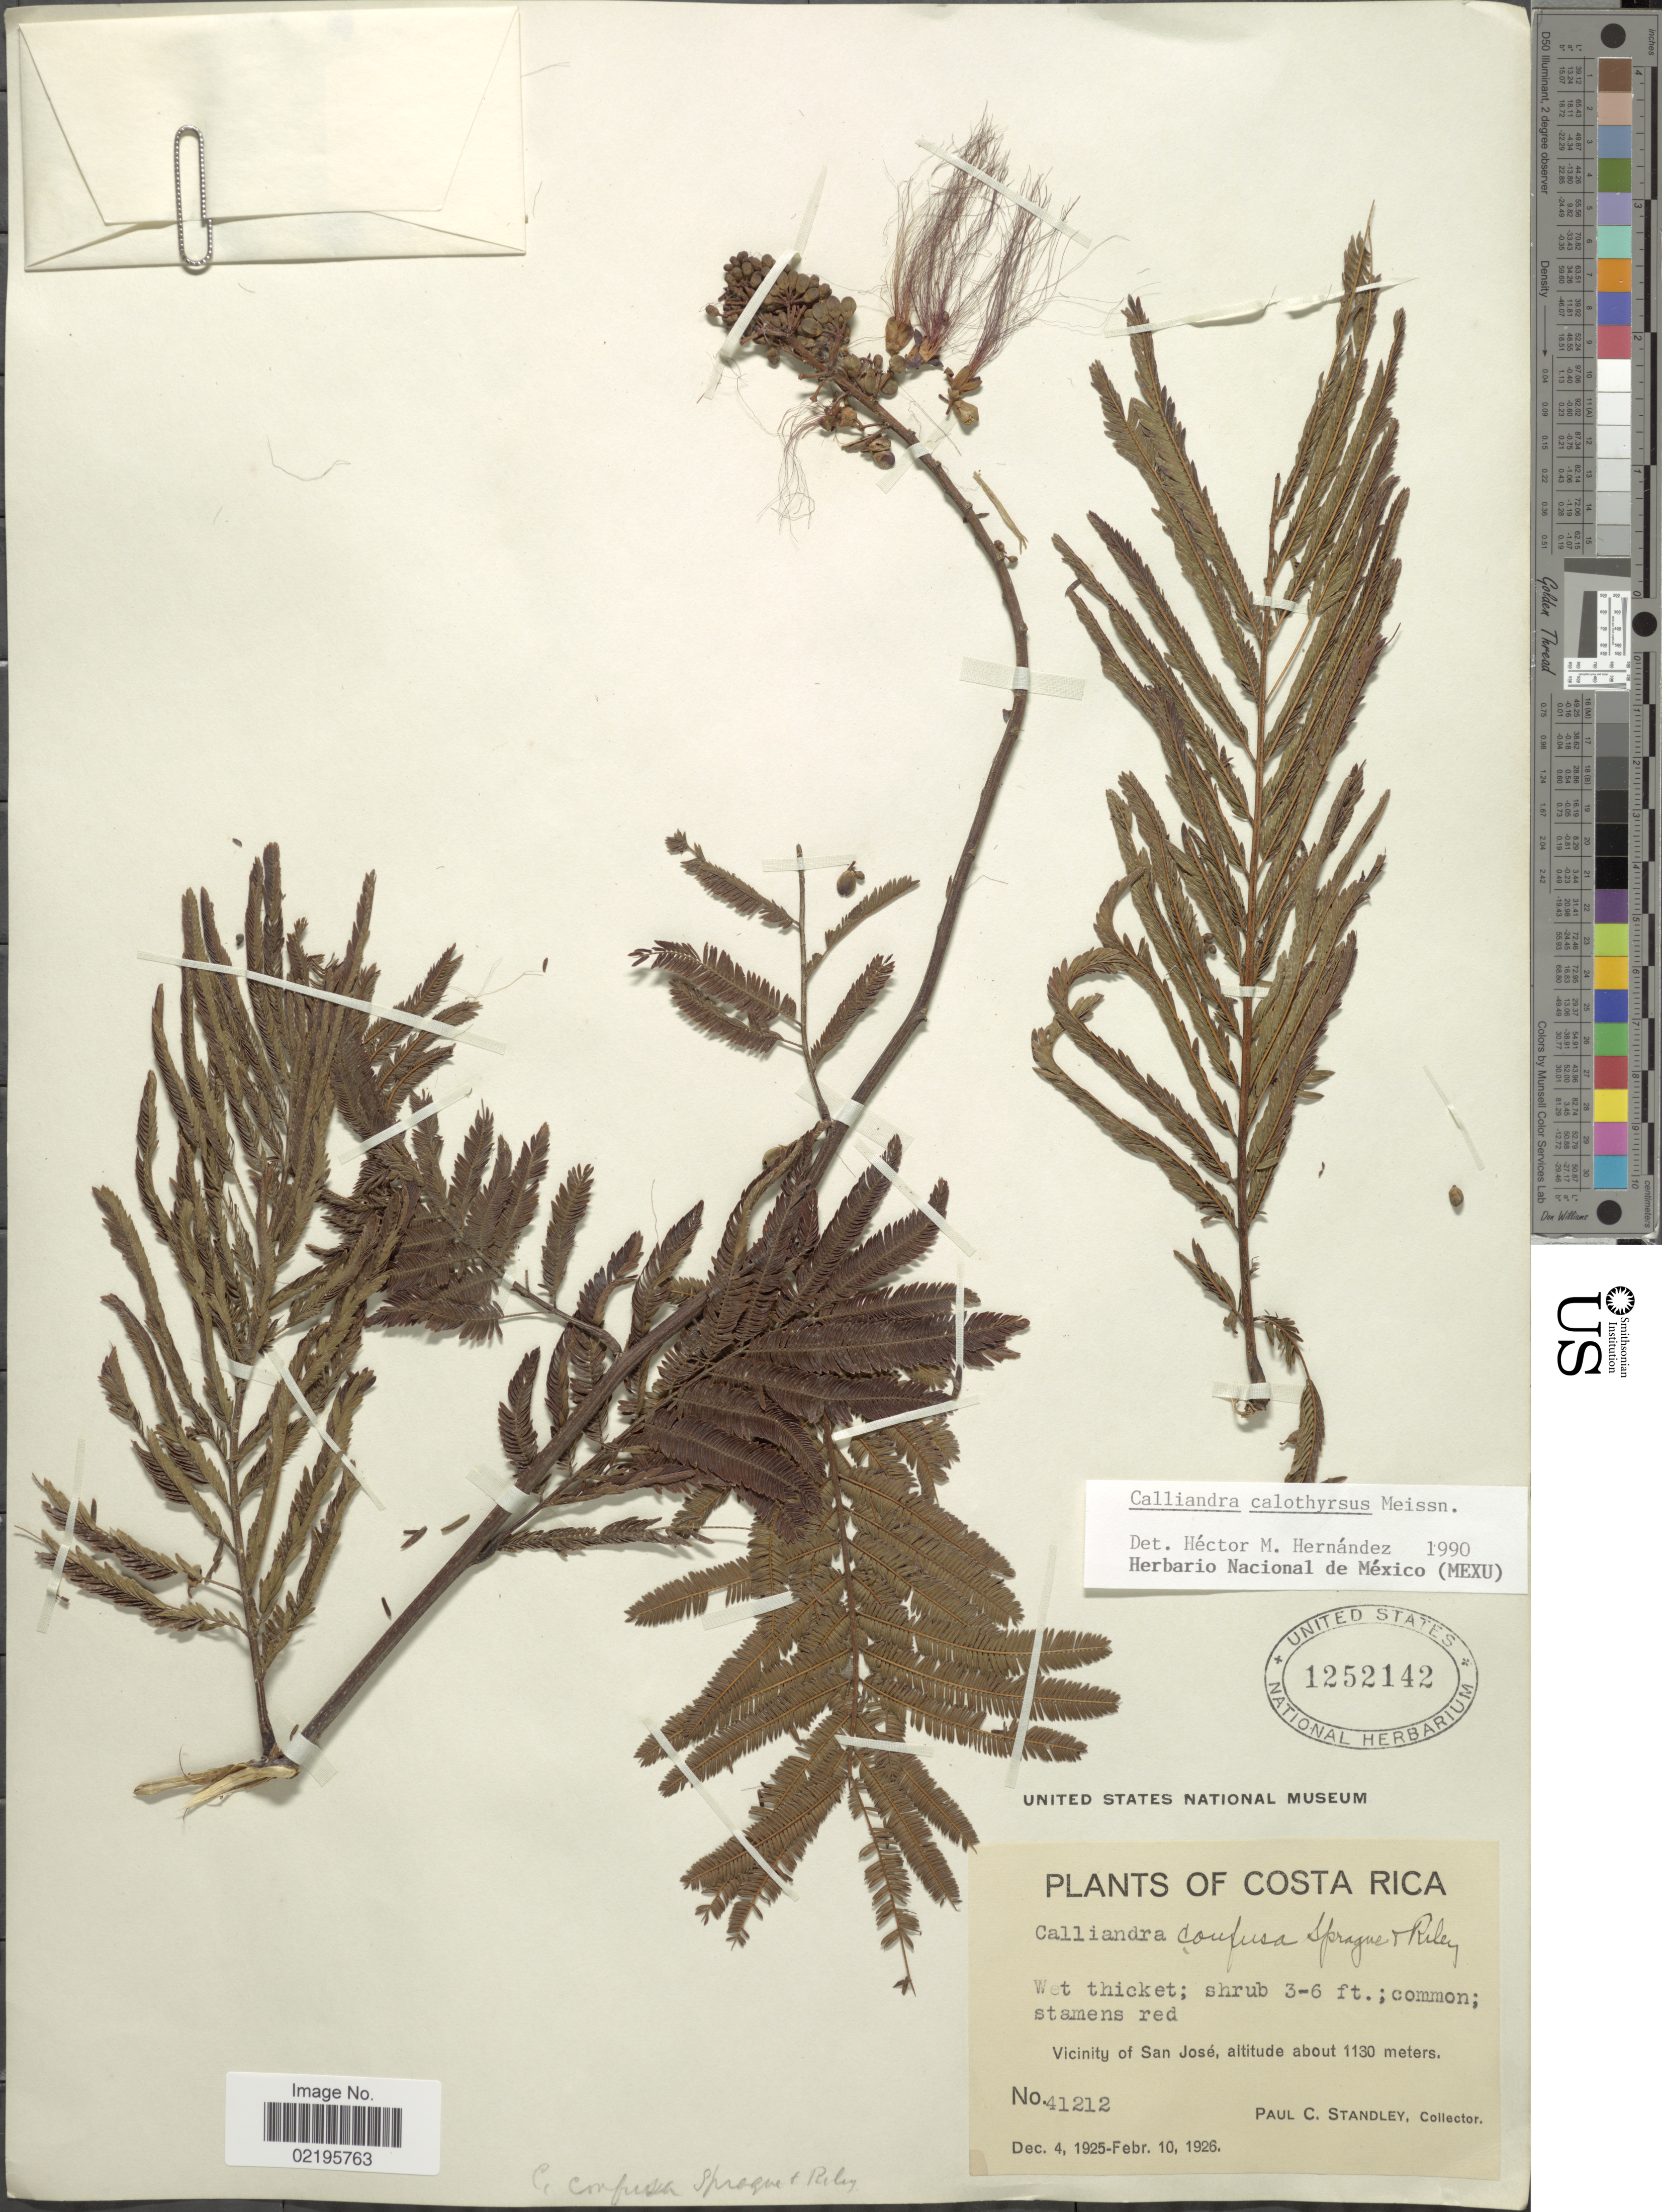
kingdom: Plantae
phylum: Tracheophyta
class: Magnoliopsida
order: Fabales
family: Fabaceae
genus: Calliandra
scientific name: Calliandra calothyrsus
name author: Meisn.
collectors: P. C. Standley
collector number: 41212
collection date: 1925-12-04/1926-02-10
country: Costa Rica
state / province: San José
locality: Vicinity of San Jose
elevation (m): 1130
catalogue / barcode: US 1252142